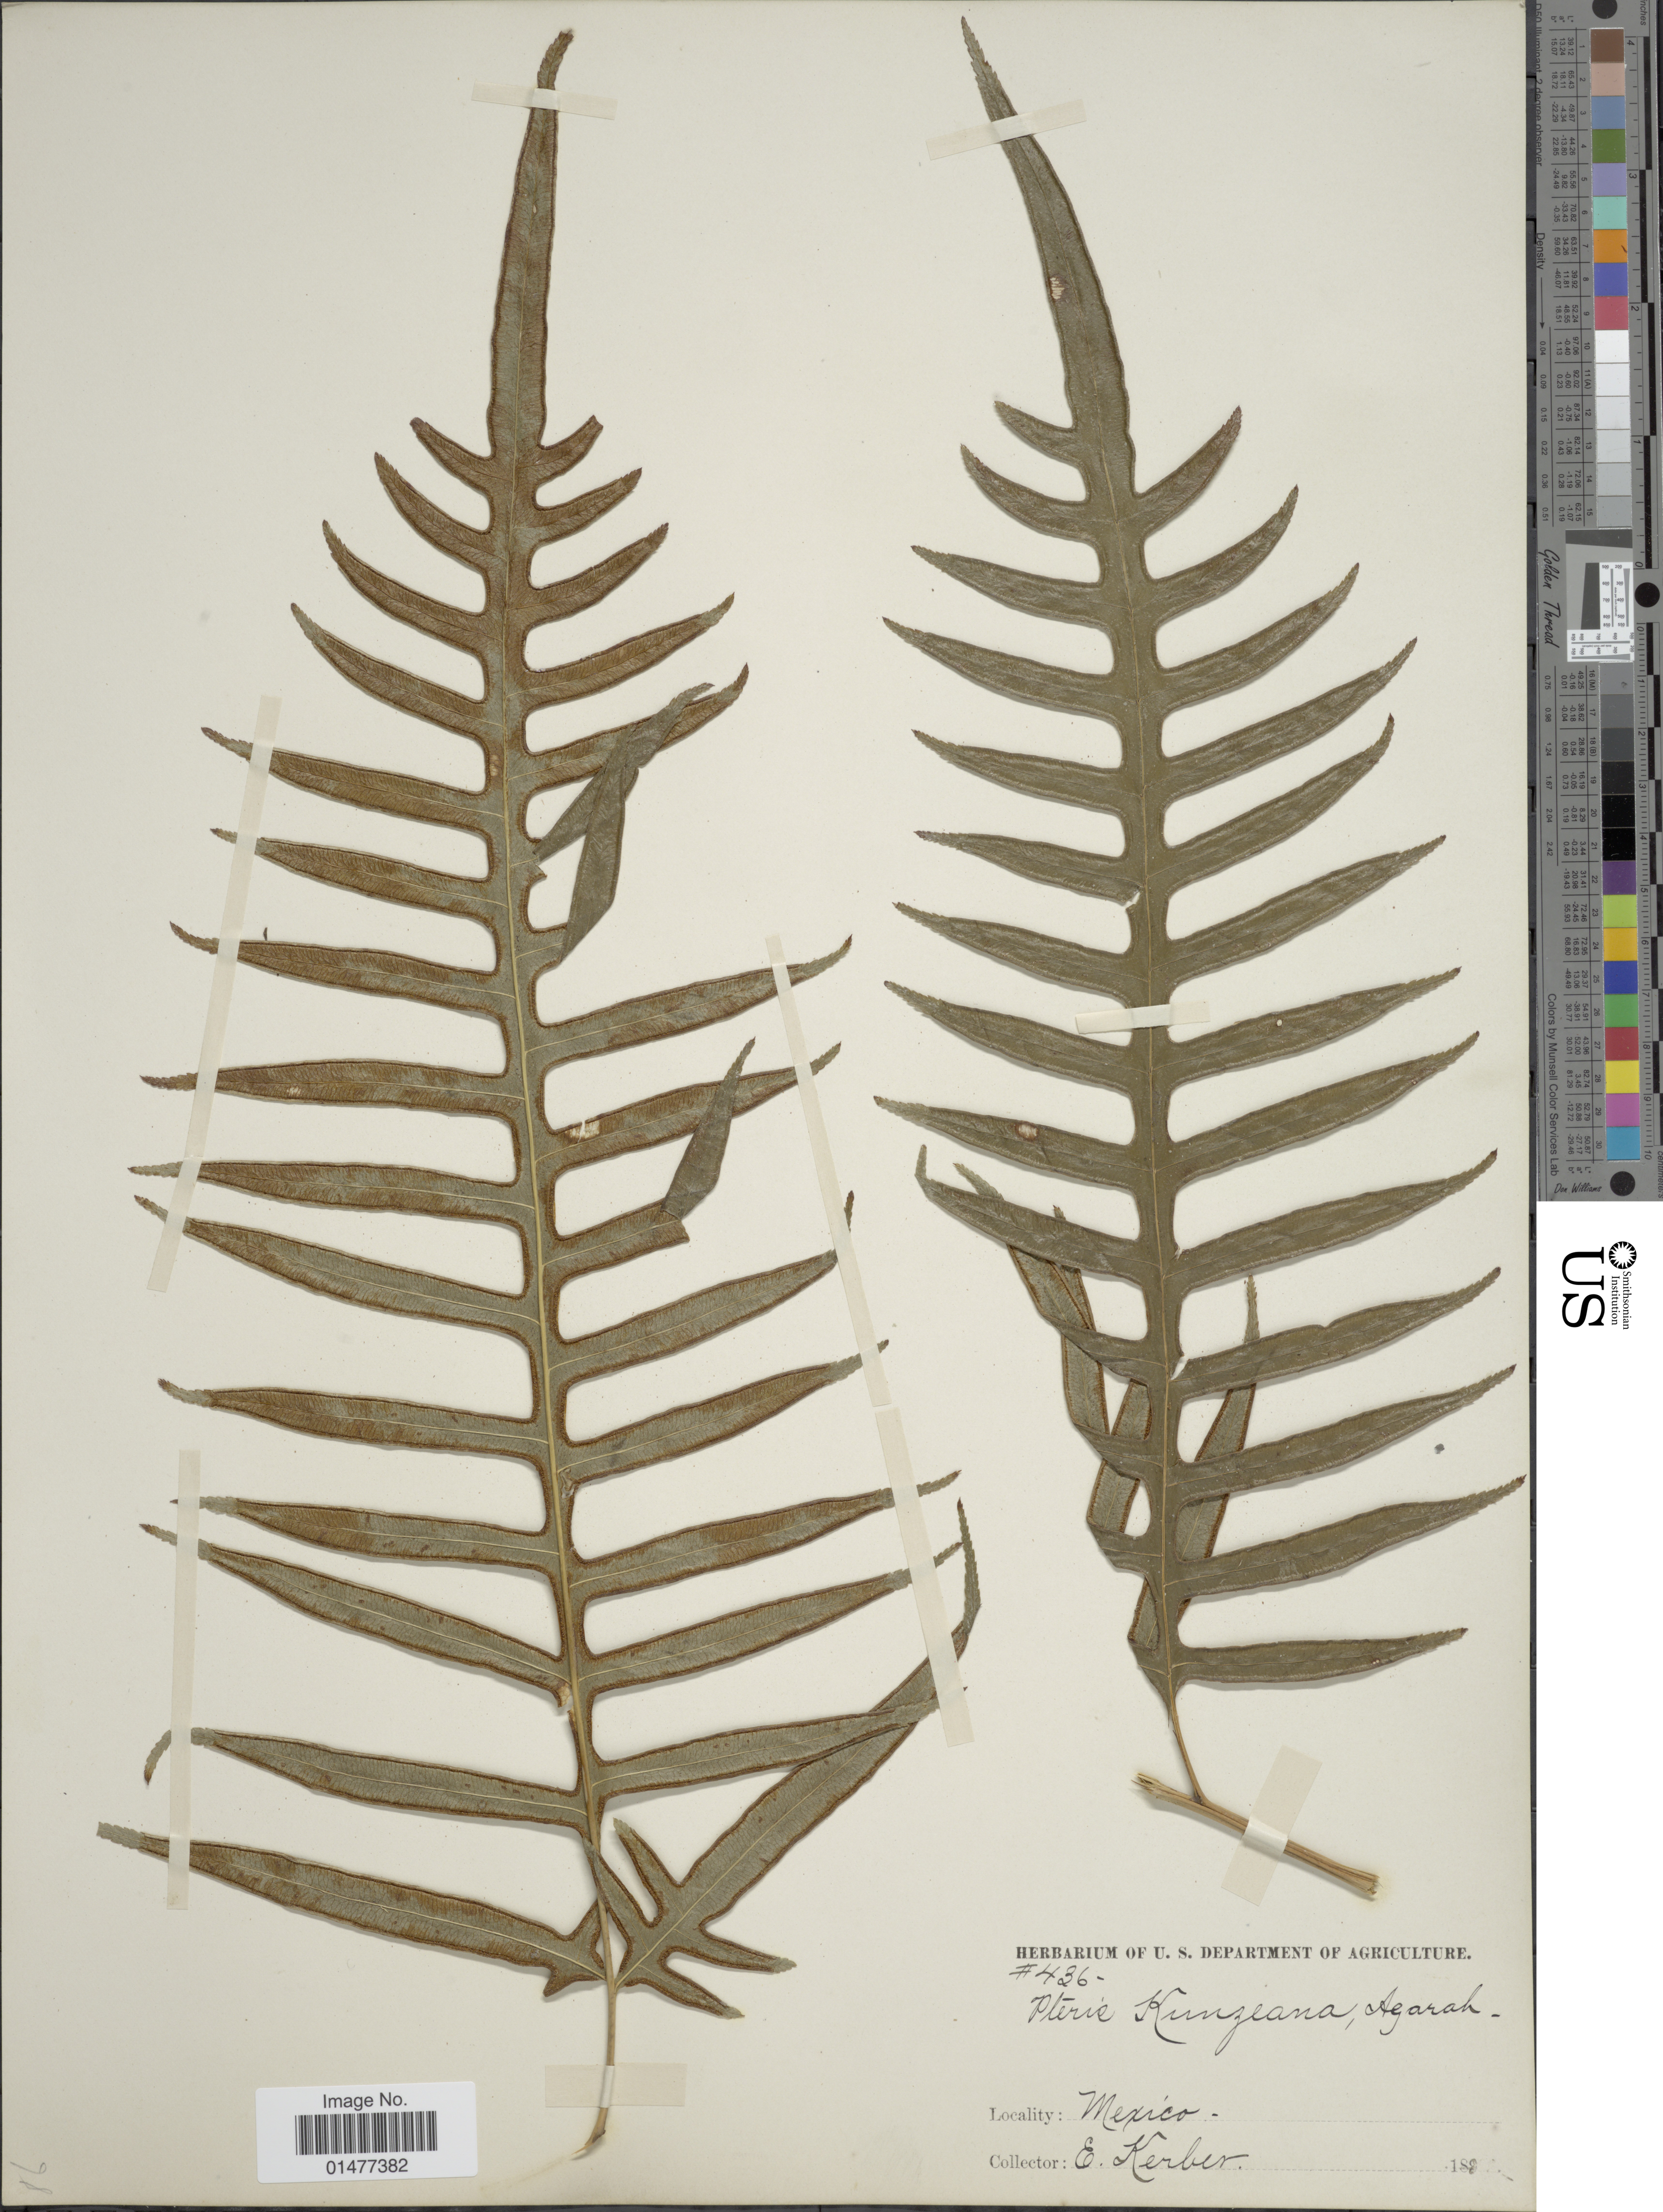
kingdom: Plantae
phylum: Tracheophyta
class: Polypodiopsida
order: Polypodiales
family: Pteridaceae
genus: Pteris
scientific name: Pteris altissima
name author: Poir.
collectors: E. Kerber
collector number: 436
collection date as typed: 188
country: Mexico